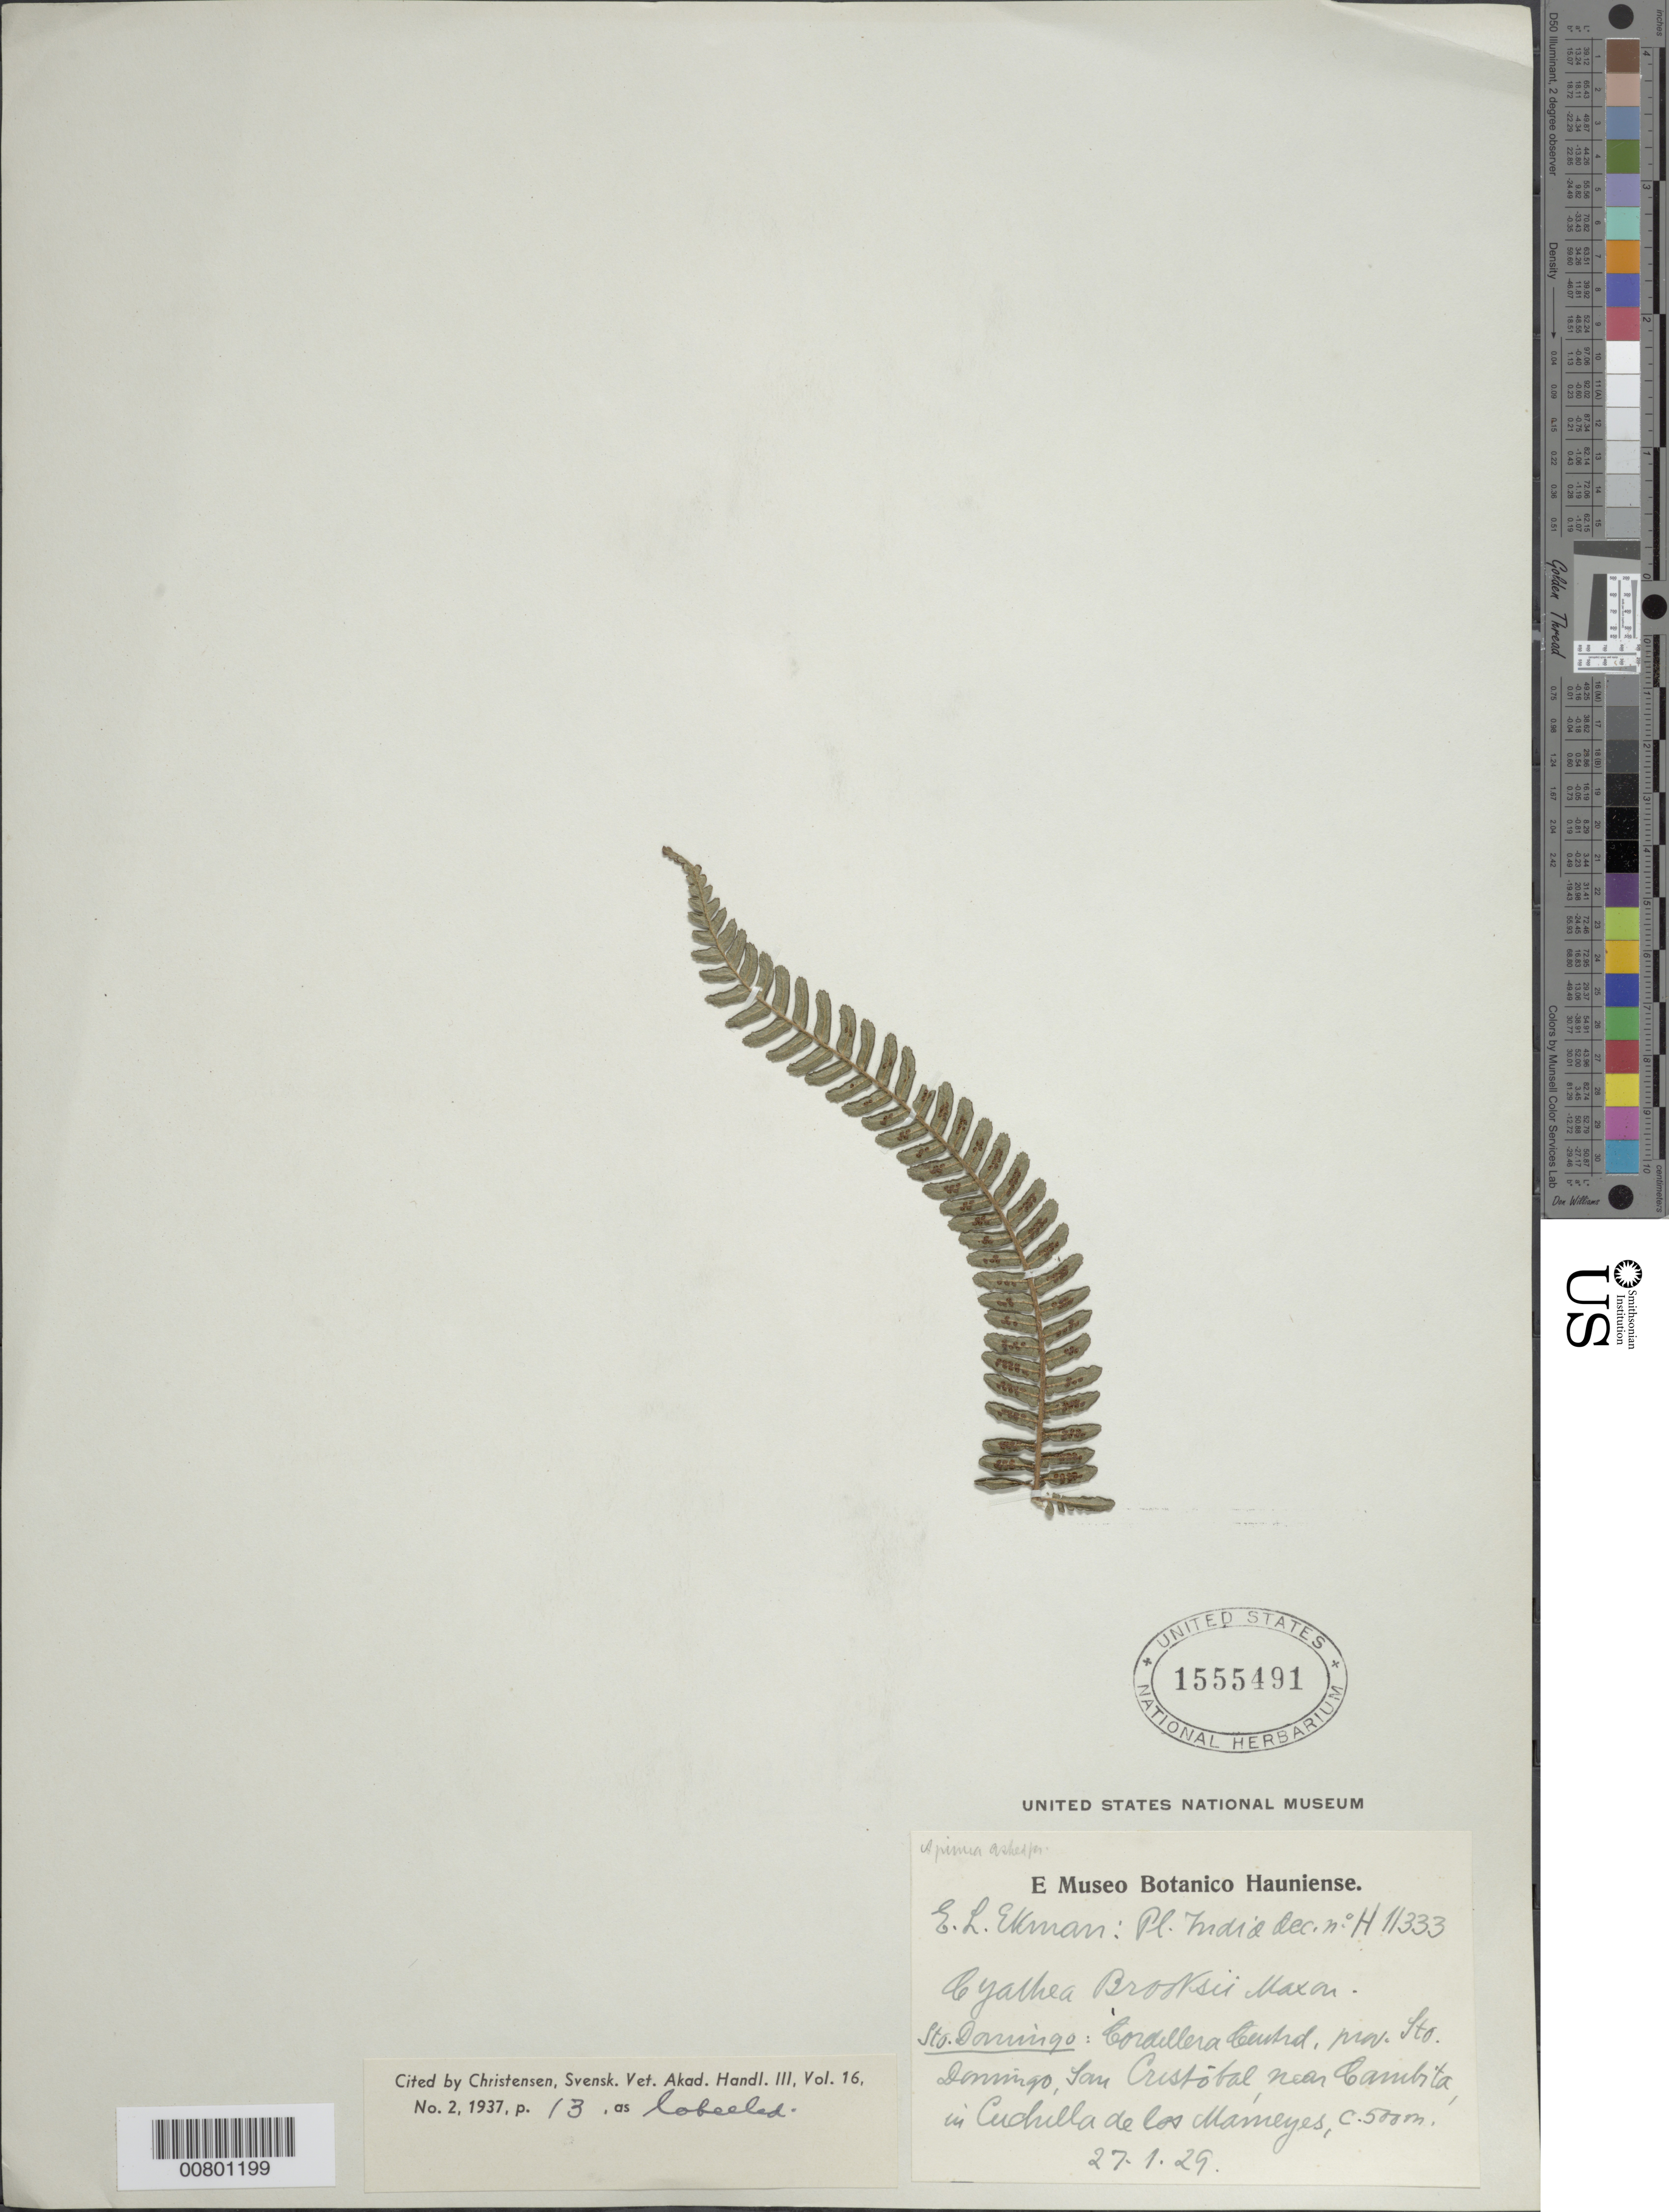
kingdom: Plantae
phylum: Tracheophyta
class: Polypodiopsida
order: Cyatheales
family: Cyatheaceae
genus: Alsophila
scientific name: Alsophila brooksii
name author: (Maxon) R.M. Tryon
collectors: E. L. Ekman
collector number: H 11333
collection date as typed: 27 Jan 1929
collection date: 1929-01-27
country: Dominican Republic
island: Hispaniola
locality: Prov. Santo Domingo, Cordillera Central, San Cristobal, near Cambita in Cudrilla de los Mameyes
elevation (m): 500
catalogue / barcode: US 1555491